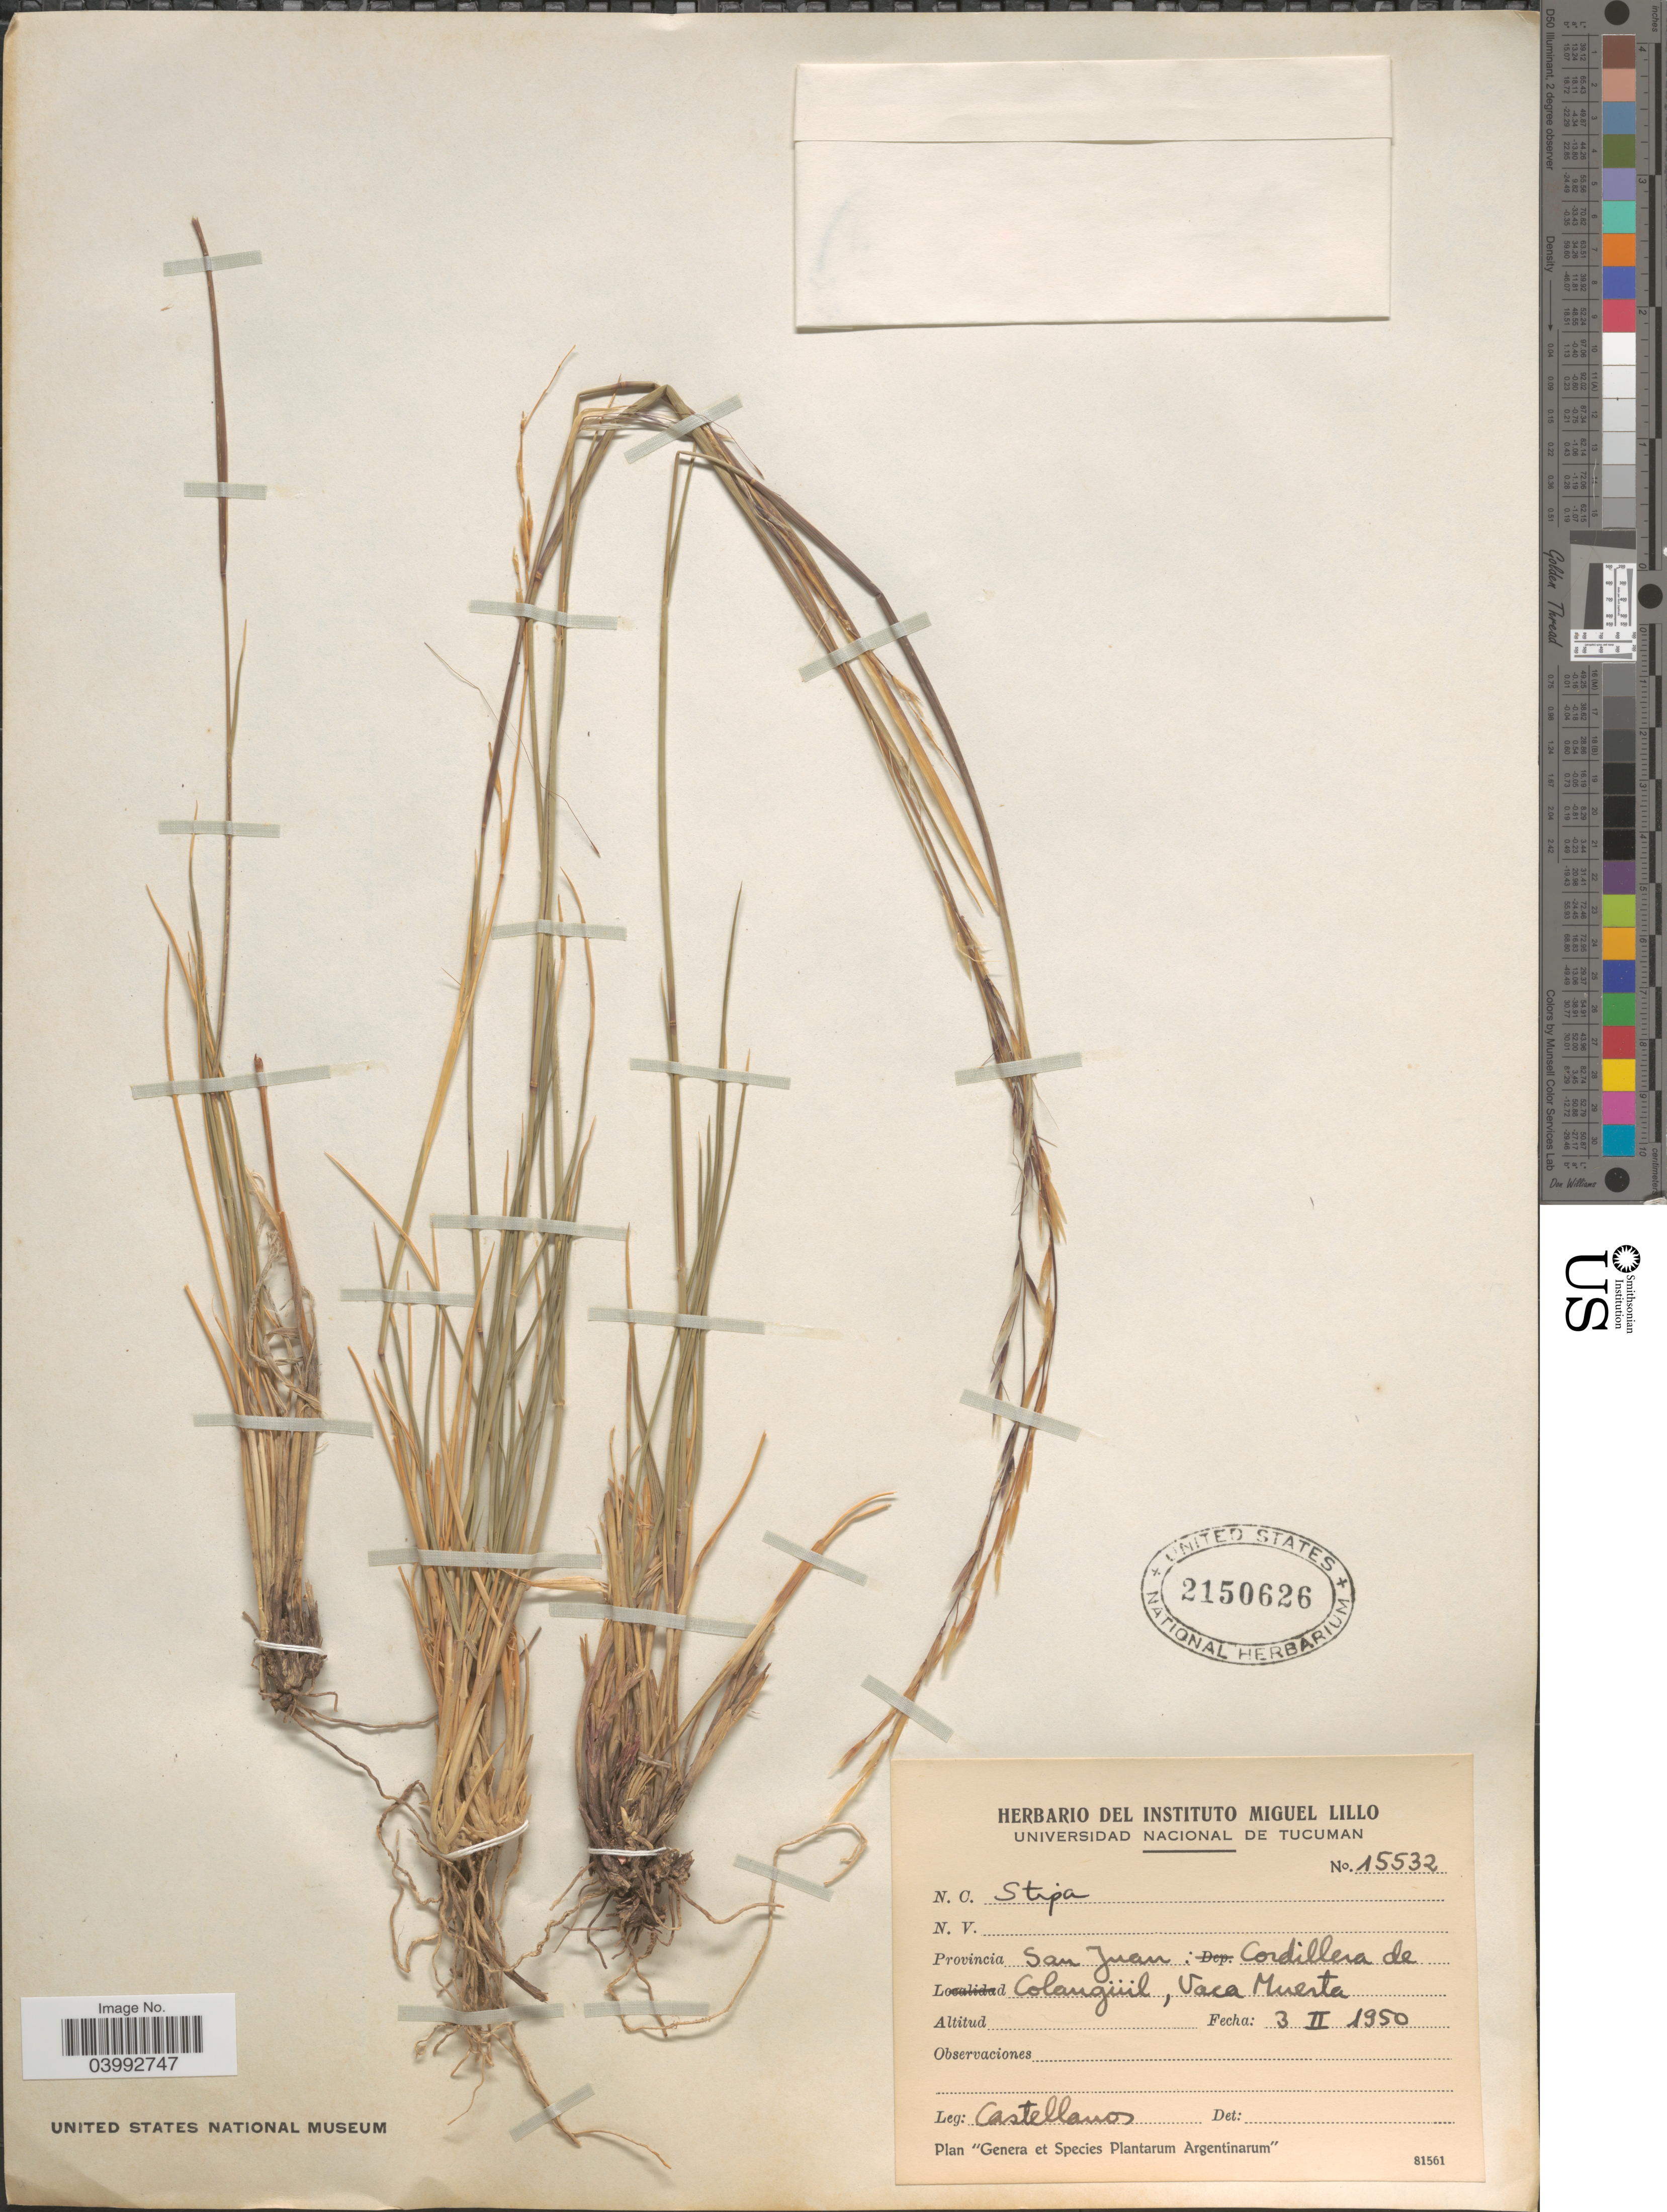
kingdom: Plantae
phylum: Tracheophyta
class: Liliopsida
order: Poales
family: Poaceae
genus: Jarava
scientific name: Jarava sp.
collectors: -- Castellanos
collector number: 15532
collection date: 1950-02-03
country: Argentina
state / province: San Juan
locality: Cordillera de Colangüil, Vaca Muerta.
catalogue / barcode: US 2150626